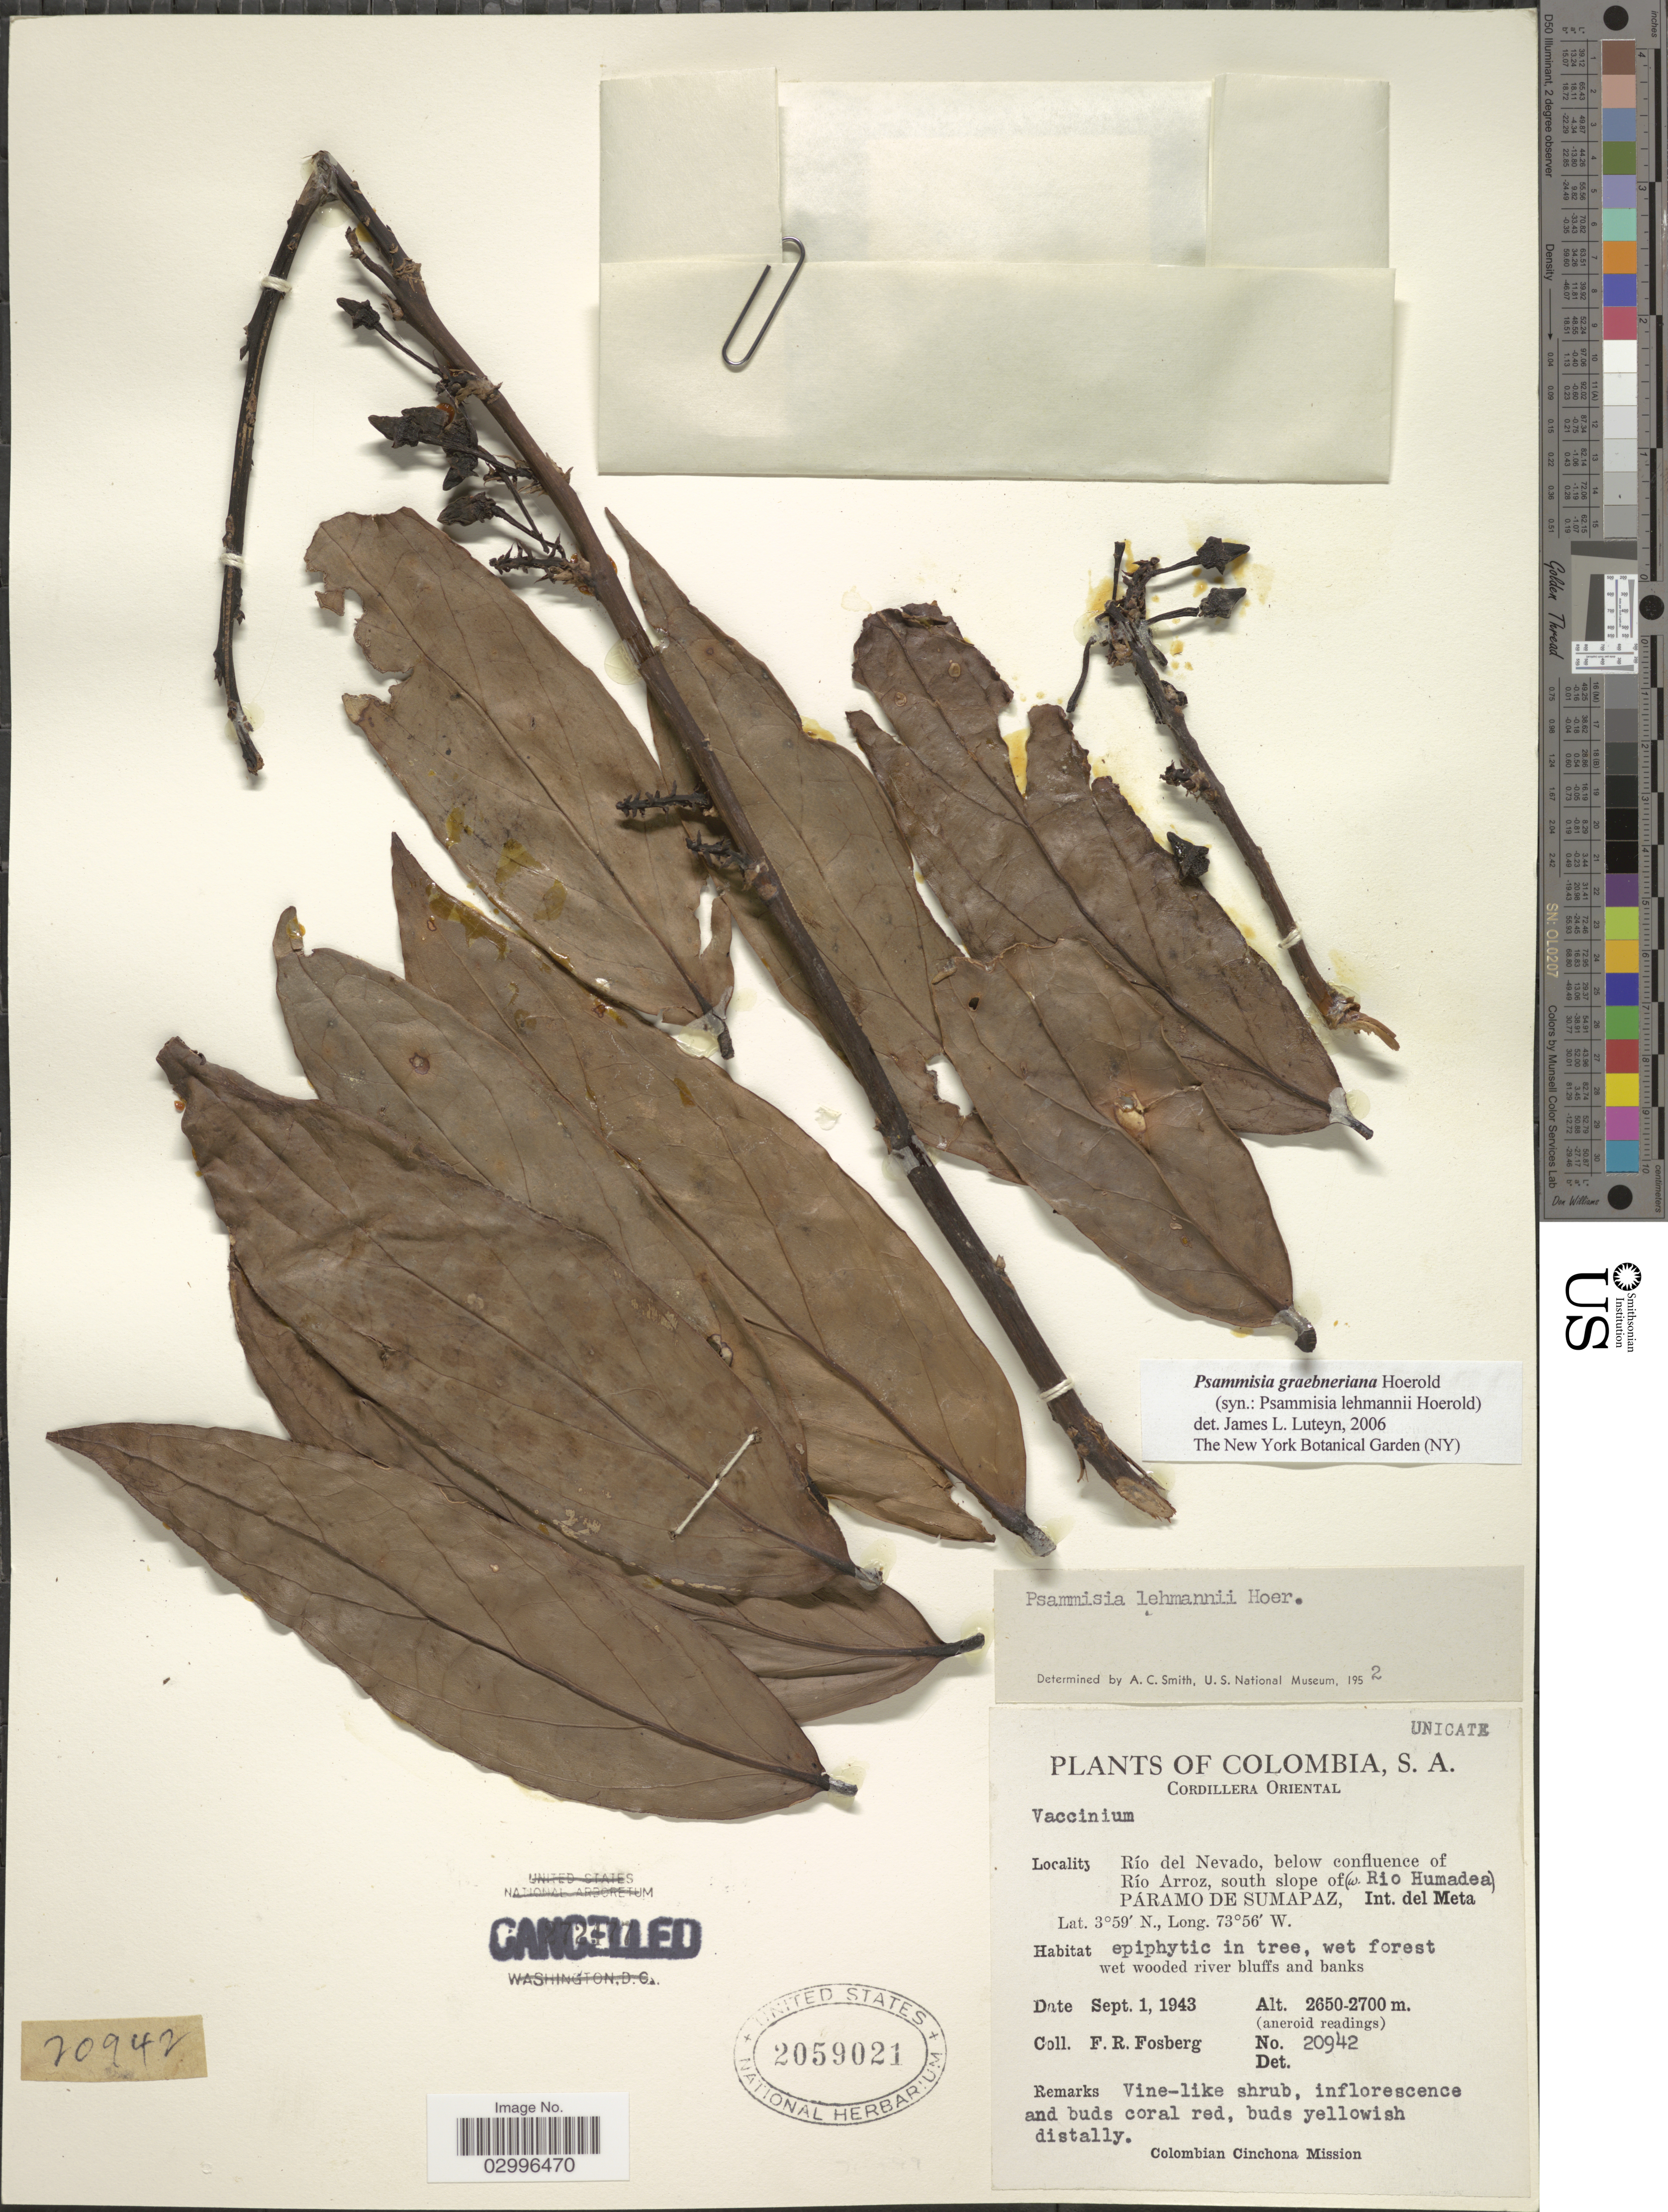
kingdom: Plantae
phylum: Tracheophyta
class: Magnoliopsida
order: Ericales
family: Ericaceae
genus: Psammisia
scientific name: Psammisia graebneriana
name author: Hoerold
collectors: F. R. Fosberg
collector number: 20942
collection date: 1943-09-01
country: Colombia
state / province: Meta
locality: Cordillera Oriental. Río del Nevado, below confluence of Río Arroz, south slope of (w. Rio Humadea) Páramo de Sumapaz, Int. del Meta.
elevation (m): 2650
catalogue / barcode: US 2059021